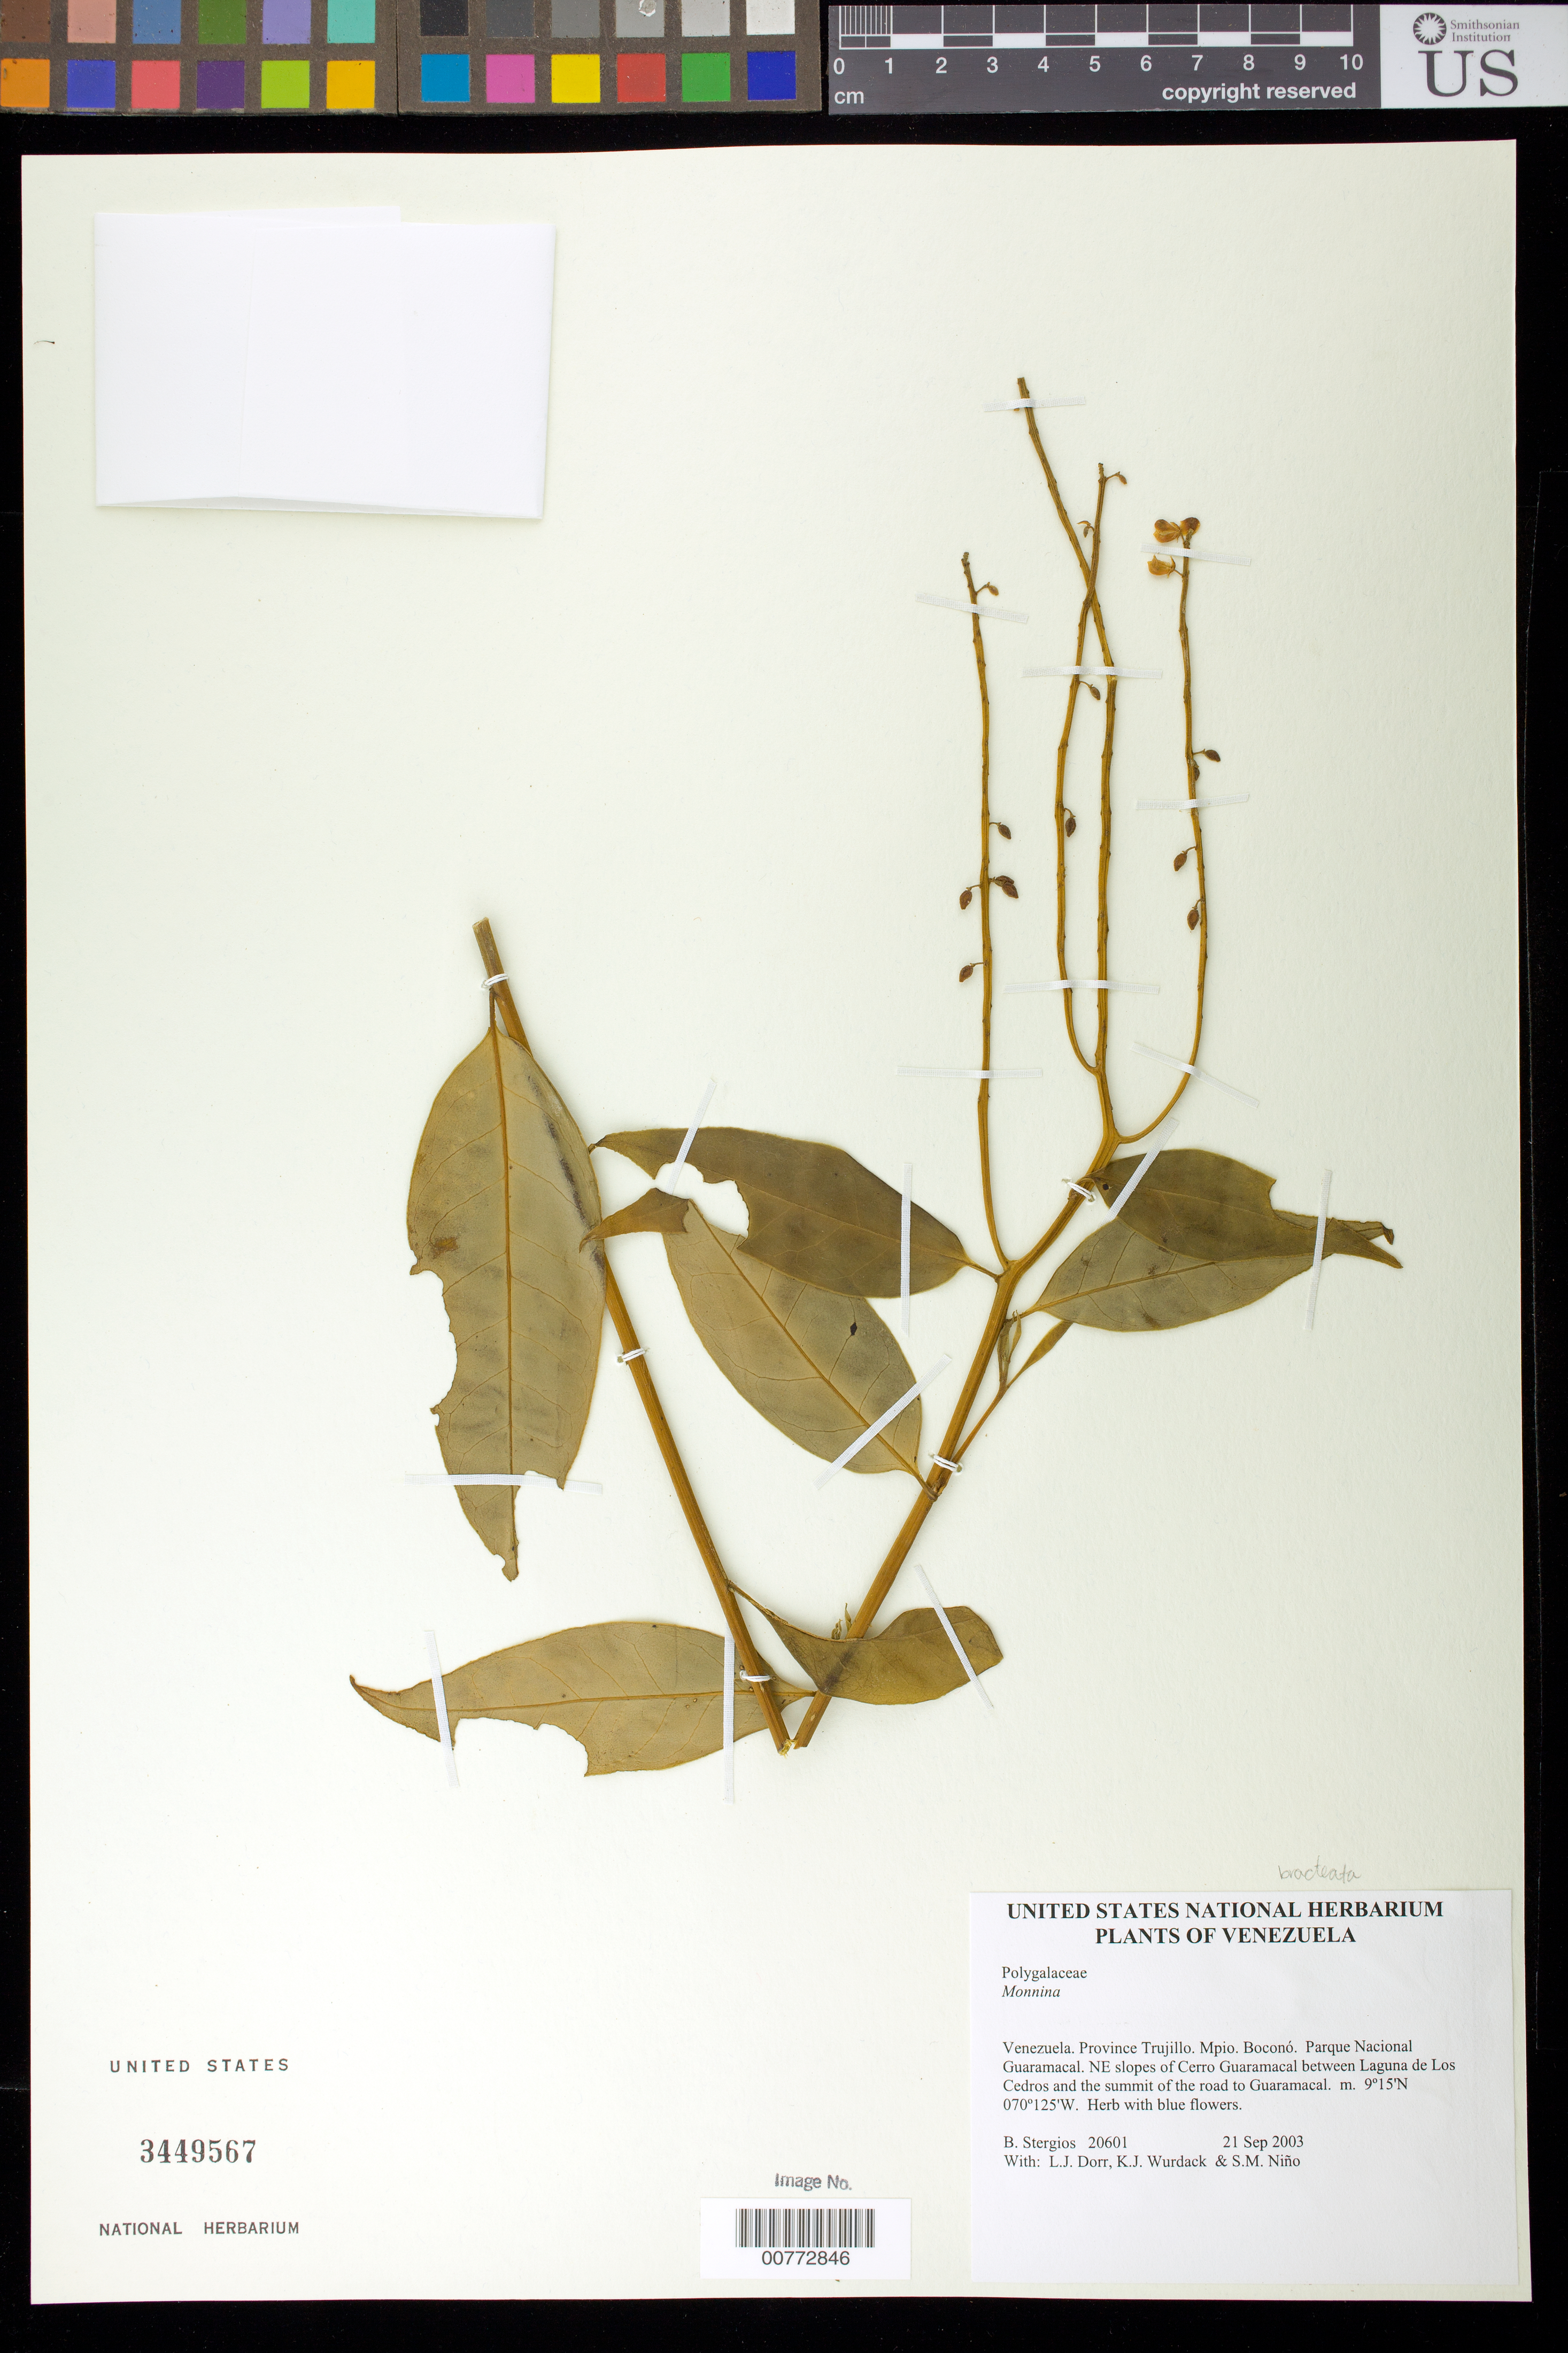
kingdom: Plantae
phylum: Tracheophyta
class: Magnoliopsida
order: Fabales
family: Polygalaceae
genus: Monnina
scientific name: Monnina sp.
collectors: B. G. Stergios, L. J. Dorr, K. Wurdack & S. M. Niño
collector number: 20601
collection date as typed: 21 Sep 2003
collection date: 2003-09-21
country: Venezuela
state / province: Trujillo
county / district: Boconó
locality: Parque Nacional Guaramacal. NE slopes of Cerro Guaramacal between Laguna de Los Cedros and the summit of the road to Guaramacal.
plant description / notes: PORT, US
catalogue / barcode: US 3449567